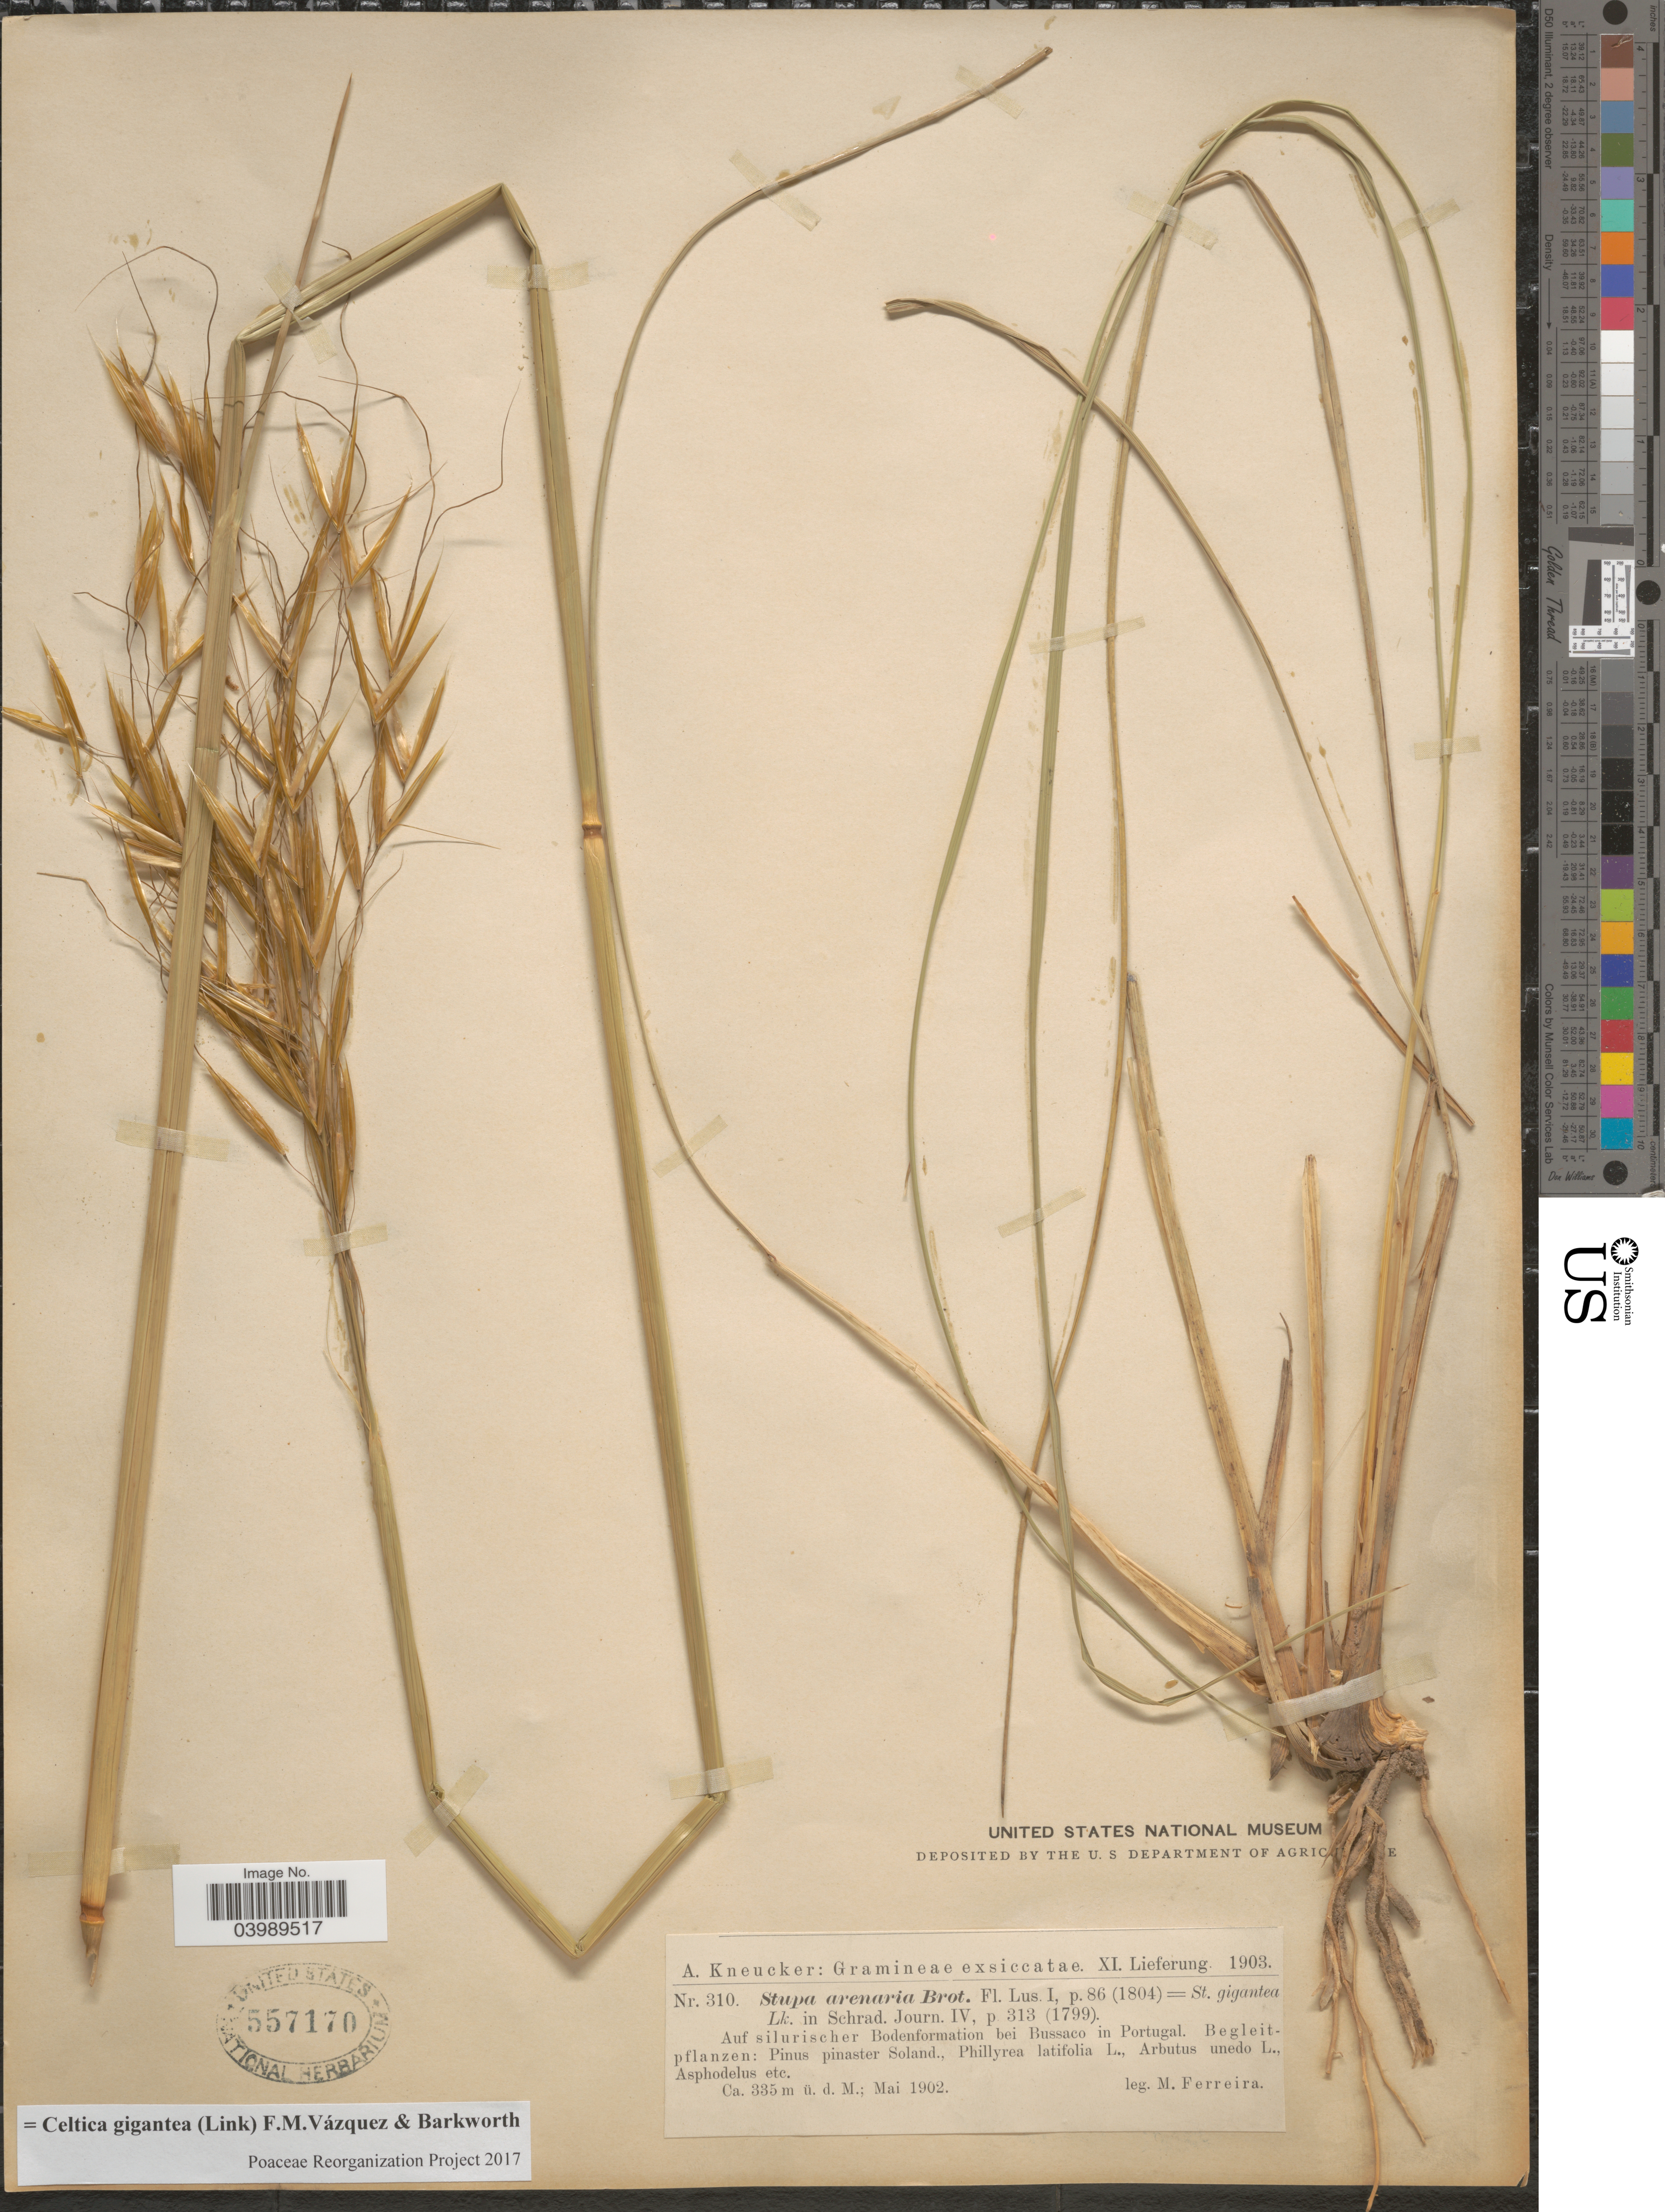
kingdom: Plantae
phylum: Tracheophyta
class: Liliopsida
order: Poales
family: Poaceae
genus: Celtica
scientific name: Celtica gigantea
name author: (Link) F.M. Vázquez & Barkworth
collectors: M. Ferreira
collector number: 310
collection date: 1902-05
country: Portugal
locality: Auf silurischer Bodenformation bei Bussaco.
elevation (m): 335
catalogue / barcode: US 557170